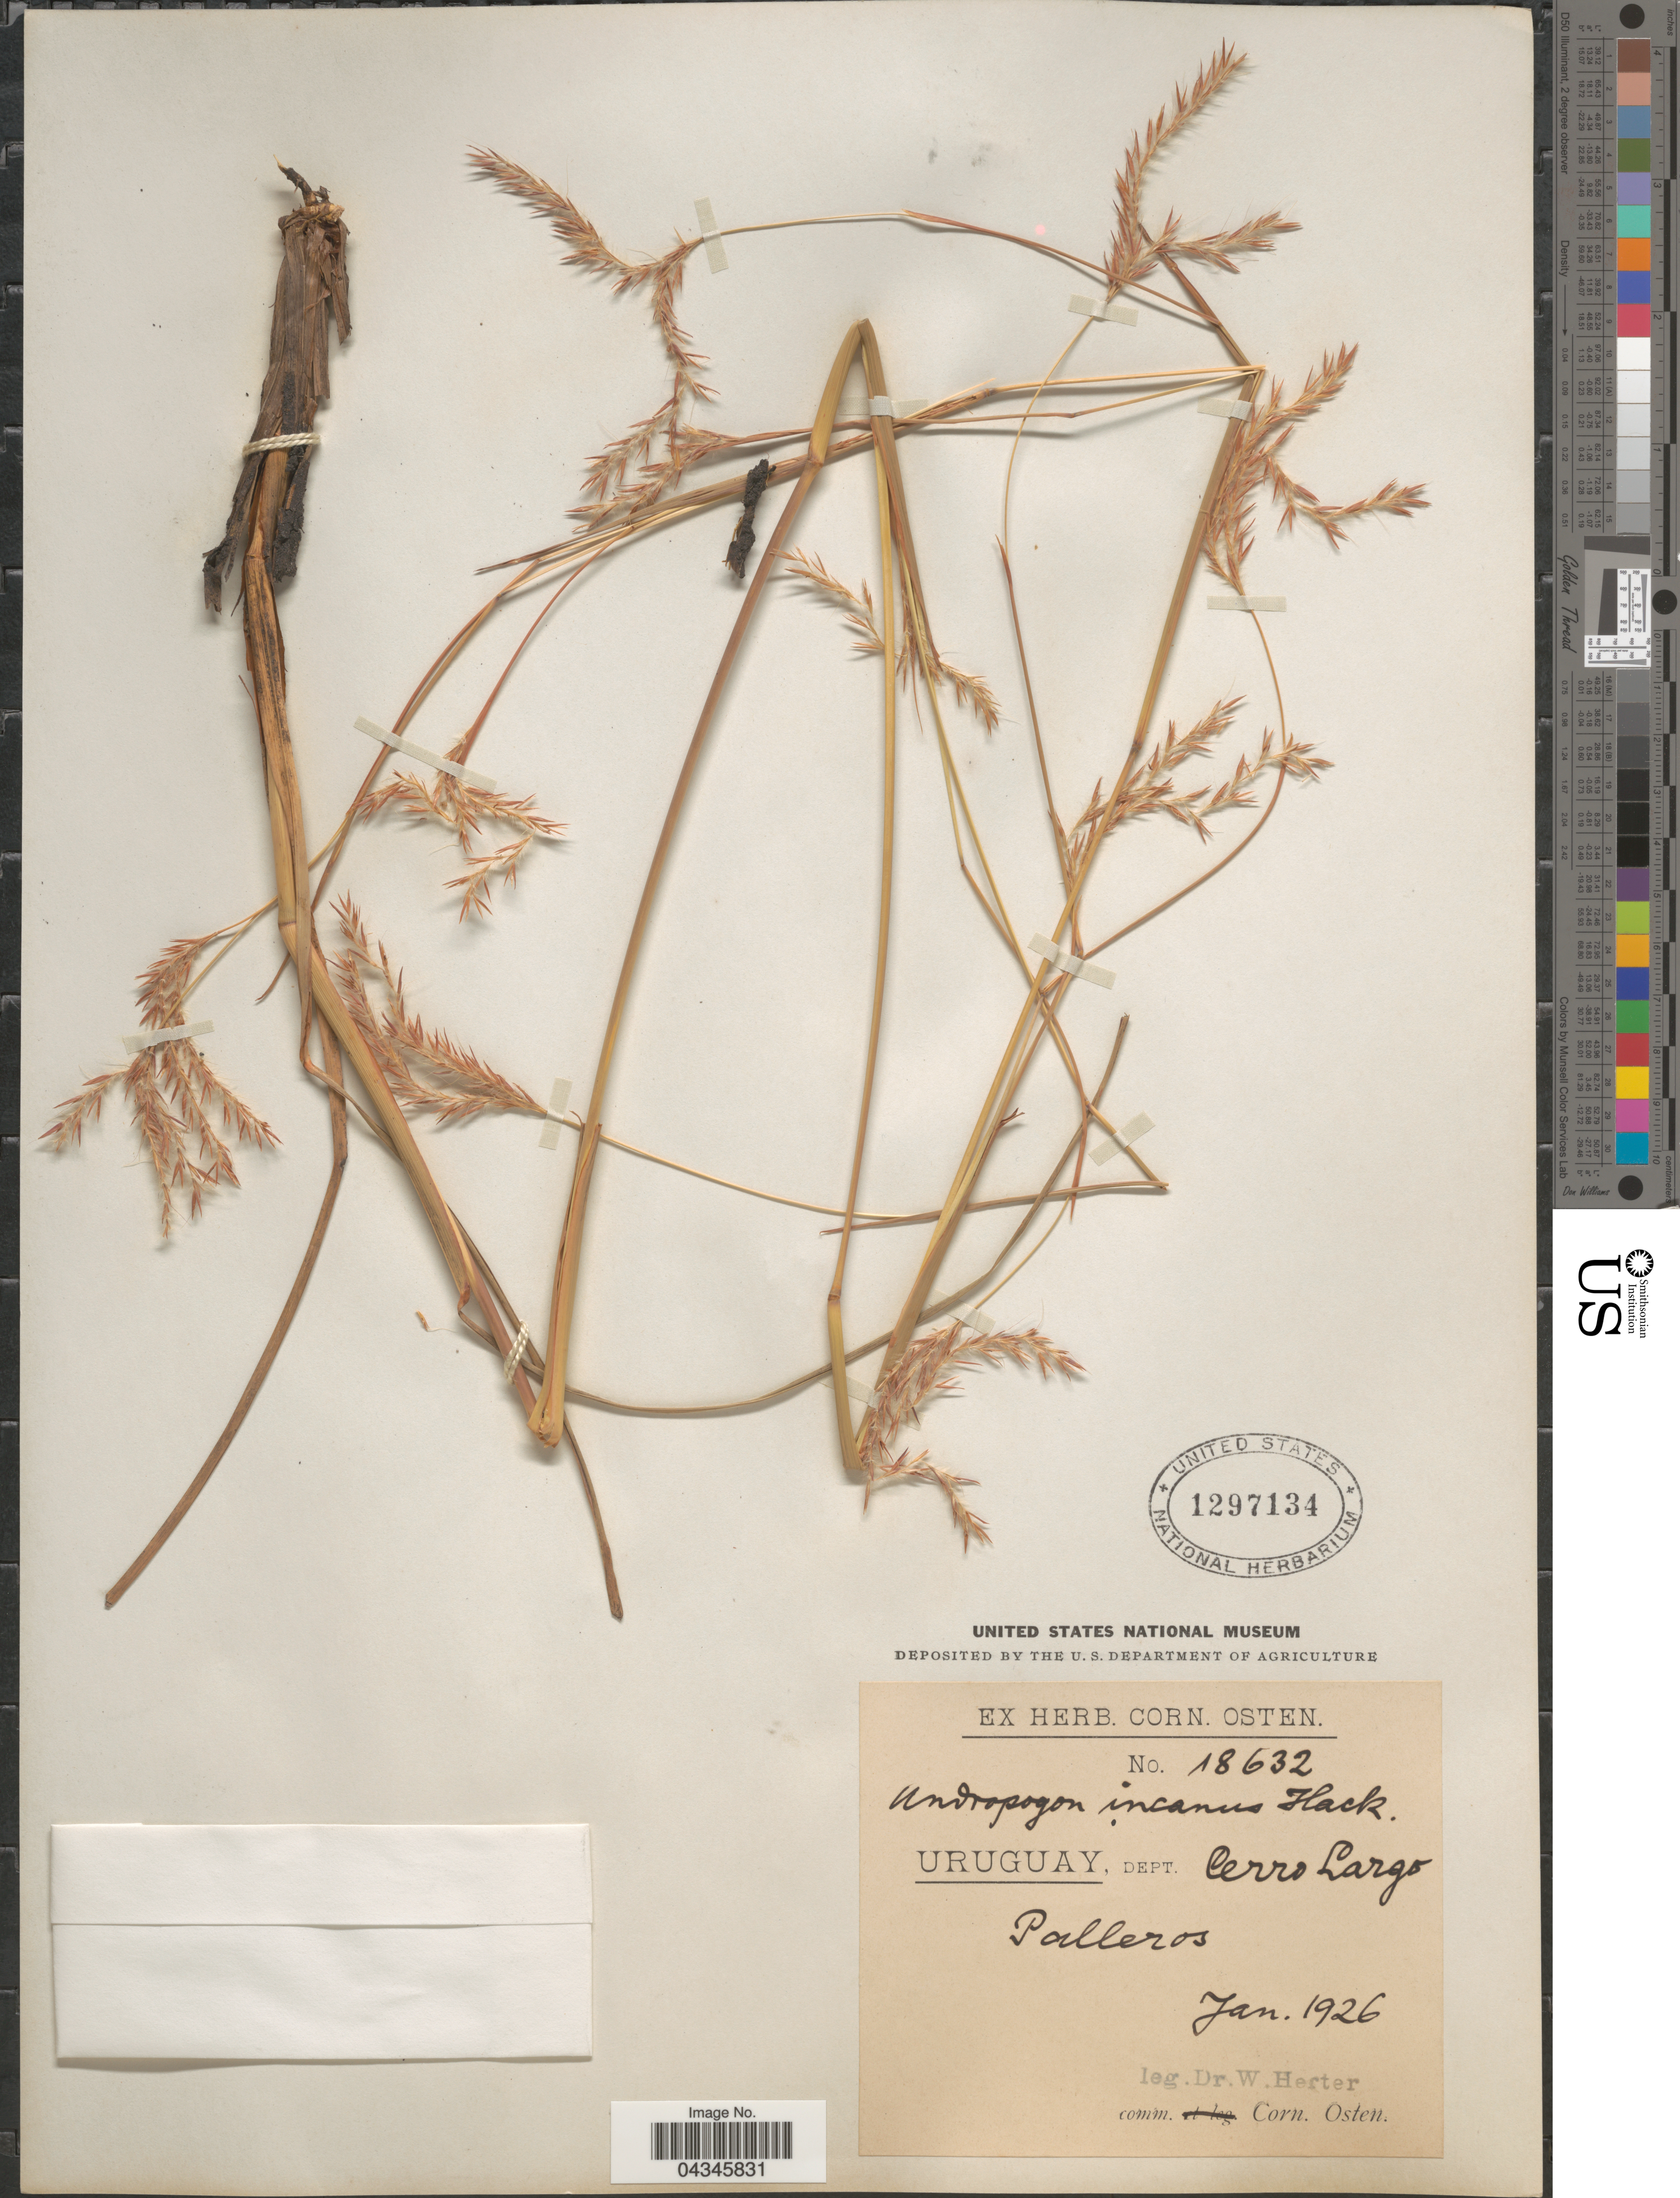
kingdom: Plantae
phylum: Tracheophyta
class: Liliopsida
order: Poales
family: Poaceae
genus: Andropogon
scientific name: Andropogon lateralis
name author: Nees in Mart.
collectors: W. G. Herter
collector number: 18632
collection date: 1926-01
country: Uruguay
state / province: Cerro Largo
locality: Dept. Cerro Largo. Palleros.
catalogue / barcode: US 1297134